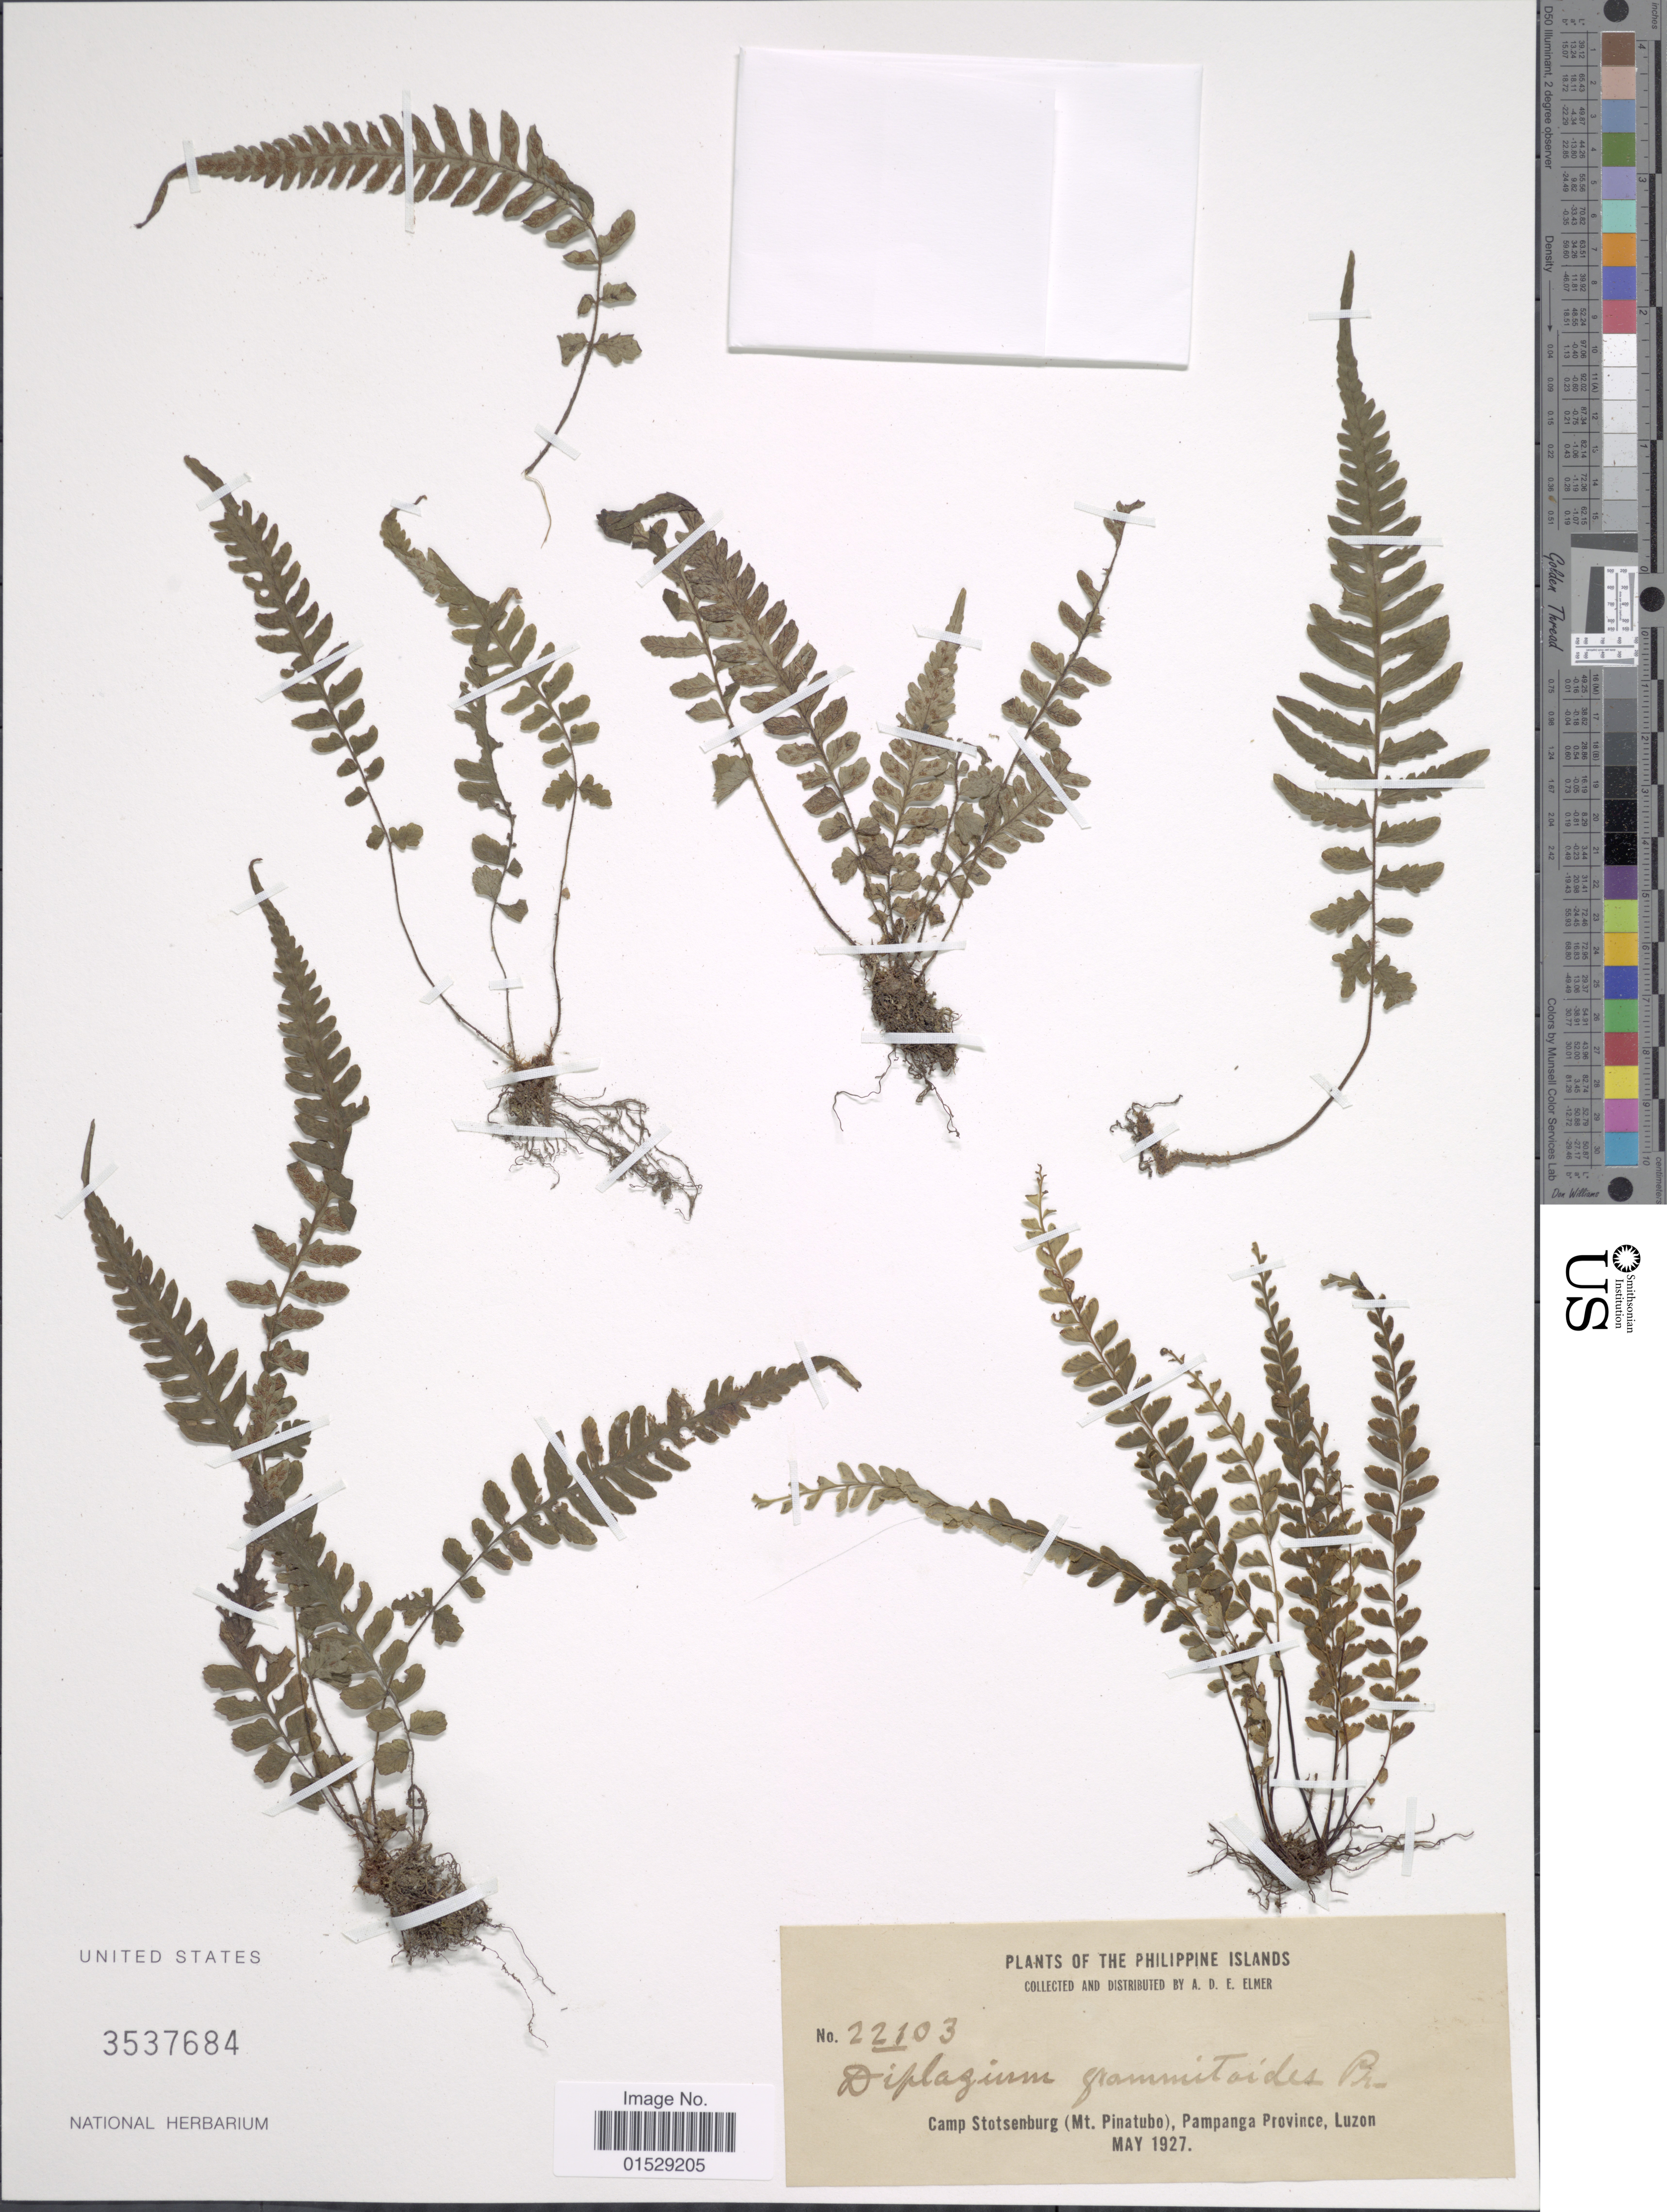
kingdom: Plantae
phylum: Tracheophyta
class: Polypodiopsida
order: Polypodiales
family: Athyriaceae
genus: Deparia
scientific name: Deparia petersenii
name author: (Kunze) M. Kato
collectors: A. D. E. Elmer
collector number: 22103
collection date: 1927-05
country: Philippines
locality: Camp Stotsenburg (Mt. Pinatubo), Pampanga Province, Luzon, Philippine Islands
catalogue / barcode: US 3537684